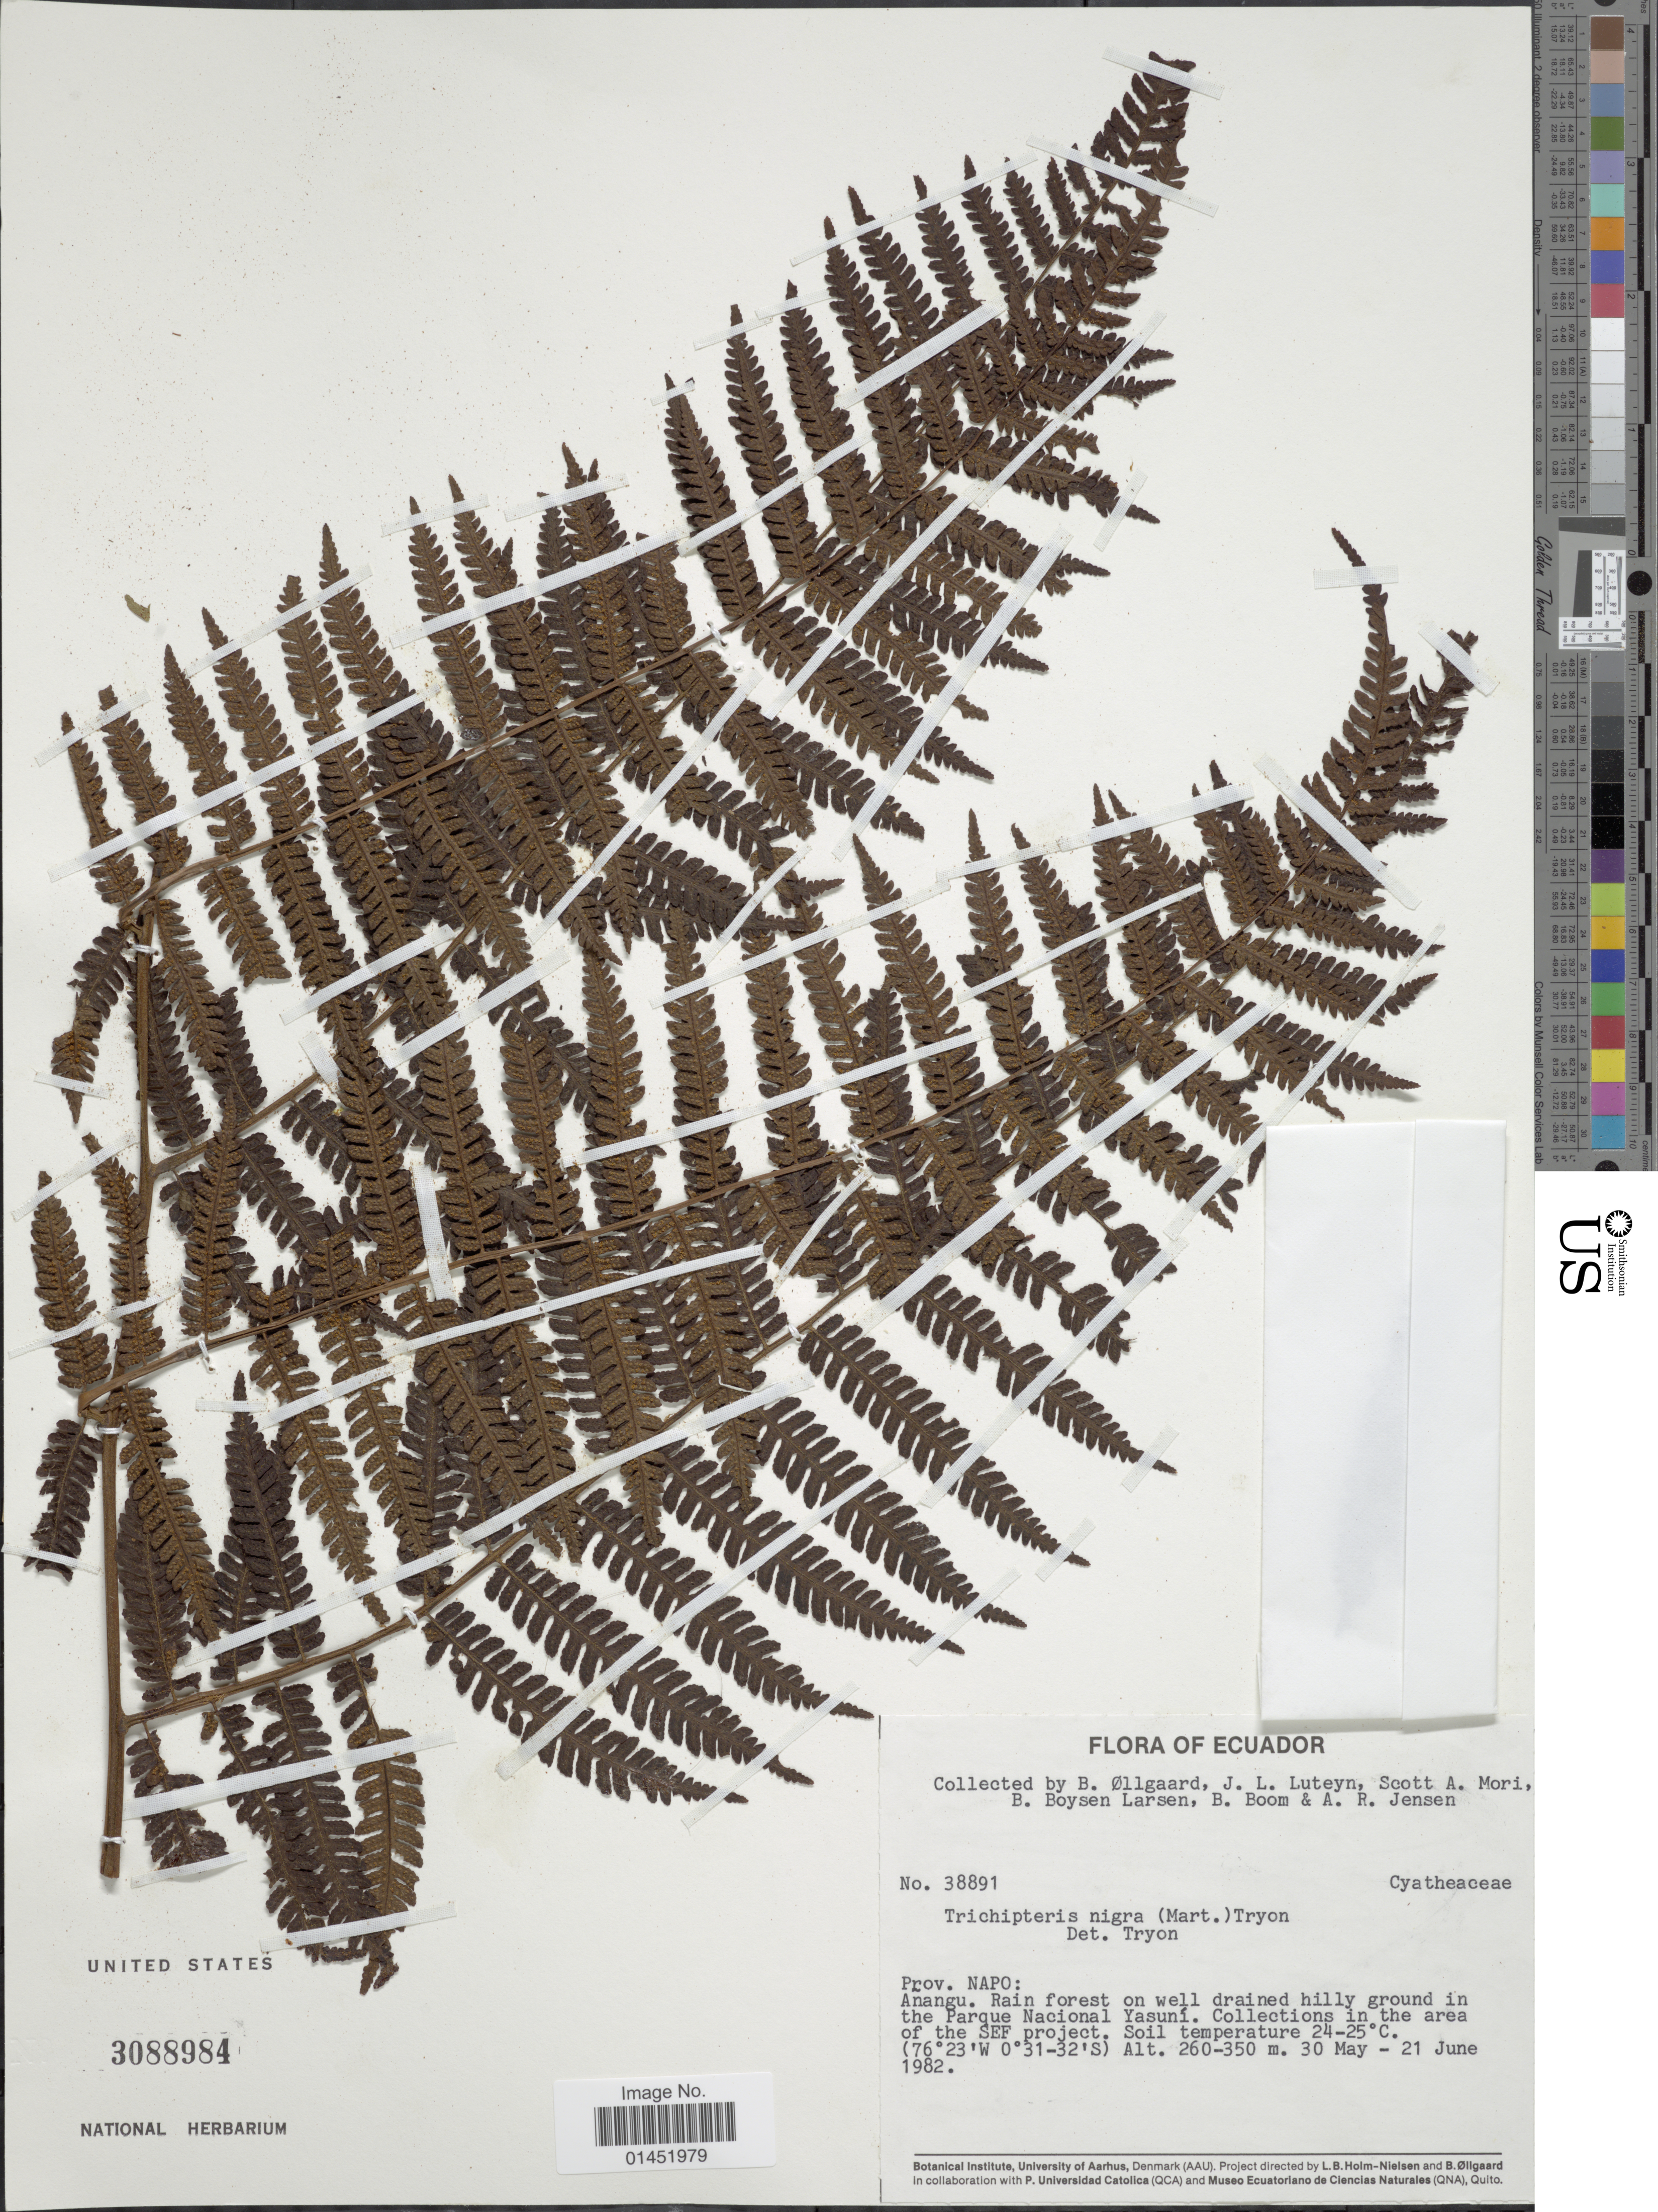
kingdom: Plantae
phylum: Tracheophyta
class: Polypodiopsida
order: Cyatheales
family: Cyatheaceae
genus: Cyathea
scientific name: Cyathea lasiosora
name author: (Mett. ex Kuhn) Domin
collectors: B. Øllgaard, J. L. Luteyn, S. Mori, B. Boysen Larsen & et al.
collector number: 38891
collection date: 1982-05-30/1982-06-21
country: Ecuador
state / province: Napo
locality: Anangu. Rainforest on well drained hilly ground in the Parque Nacional Yasuní. Collections in the area of the SEF project.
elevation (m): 260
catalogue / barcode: US 3088984